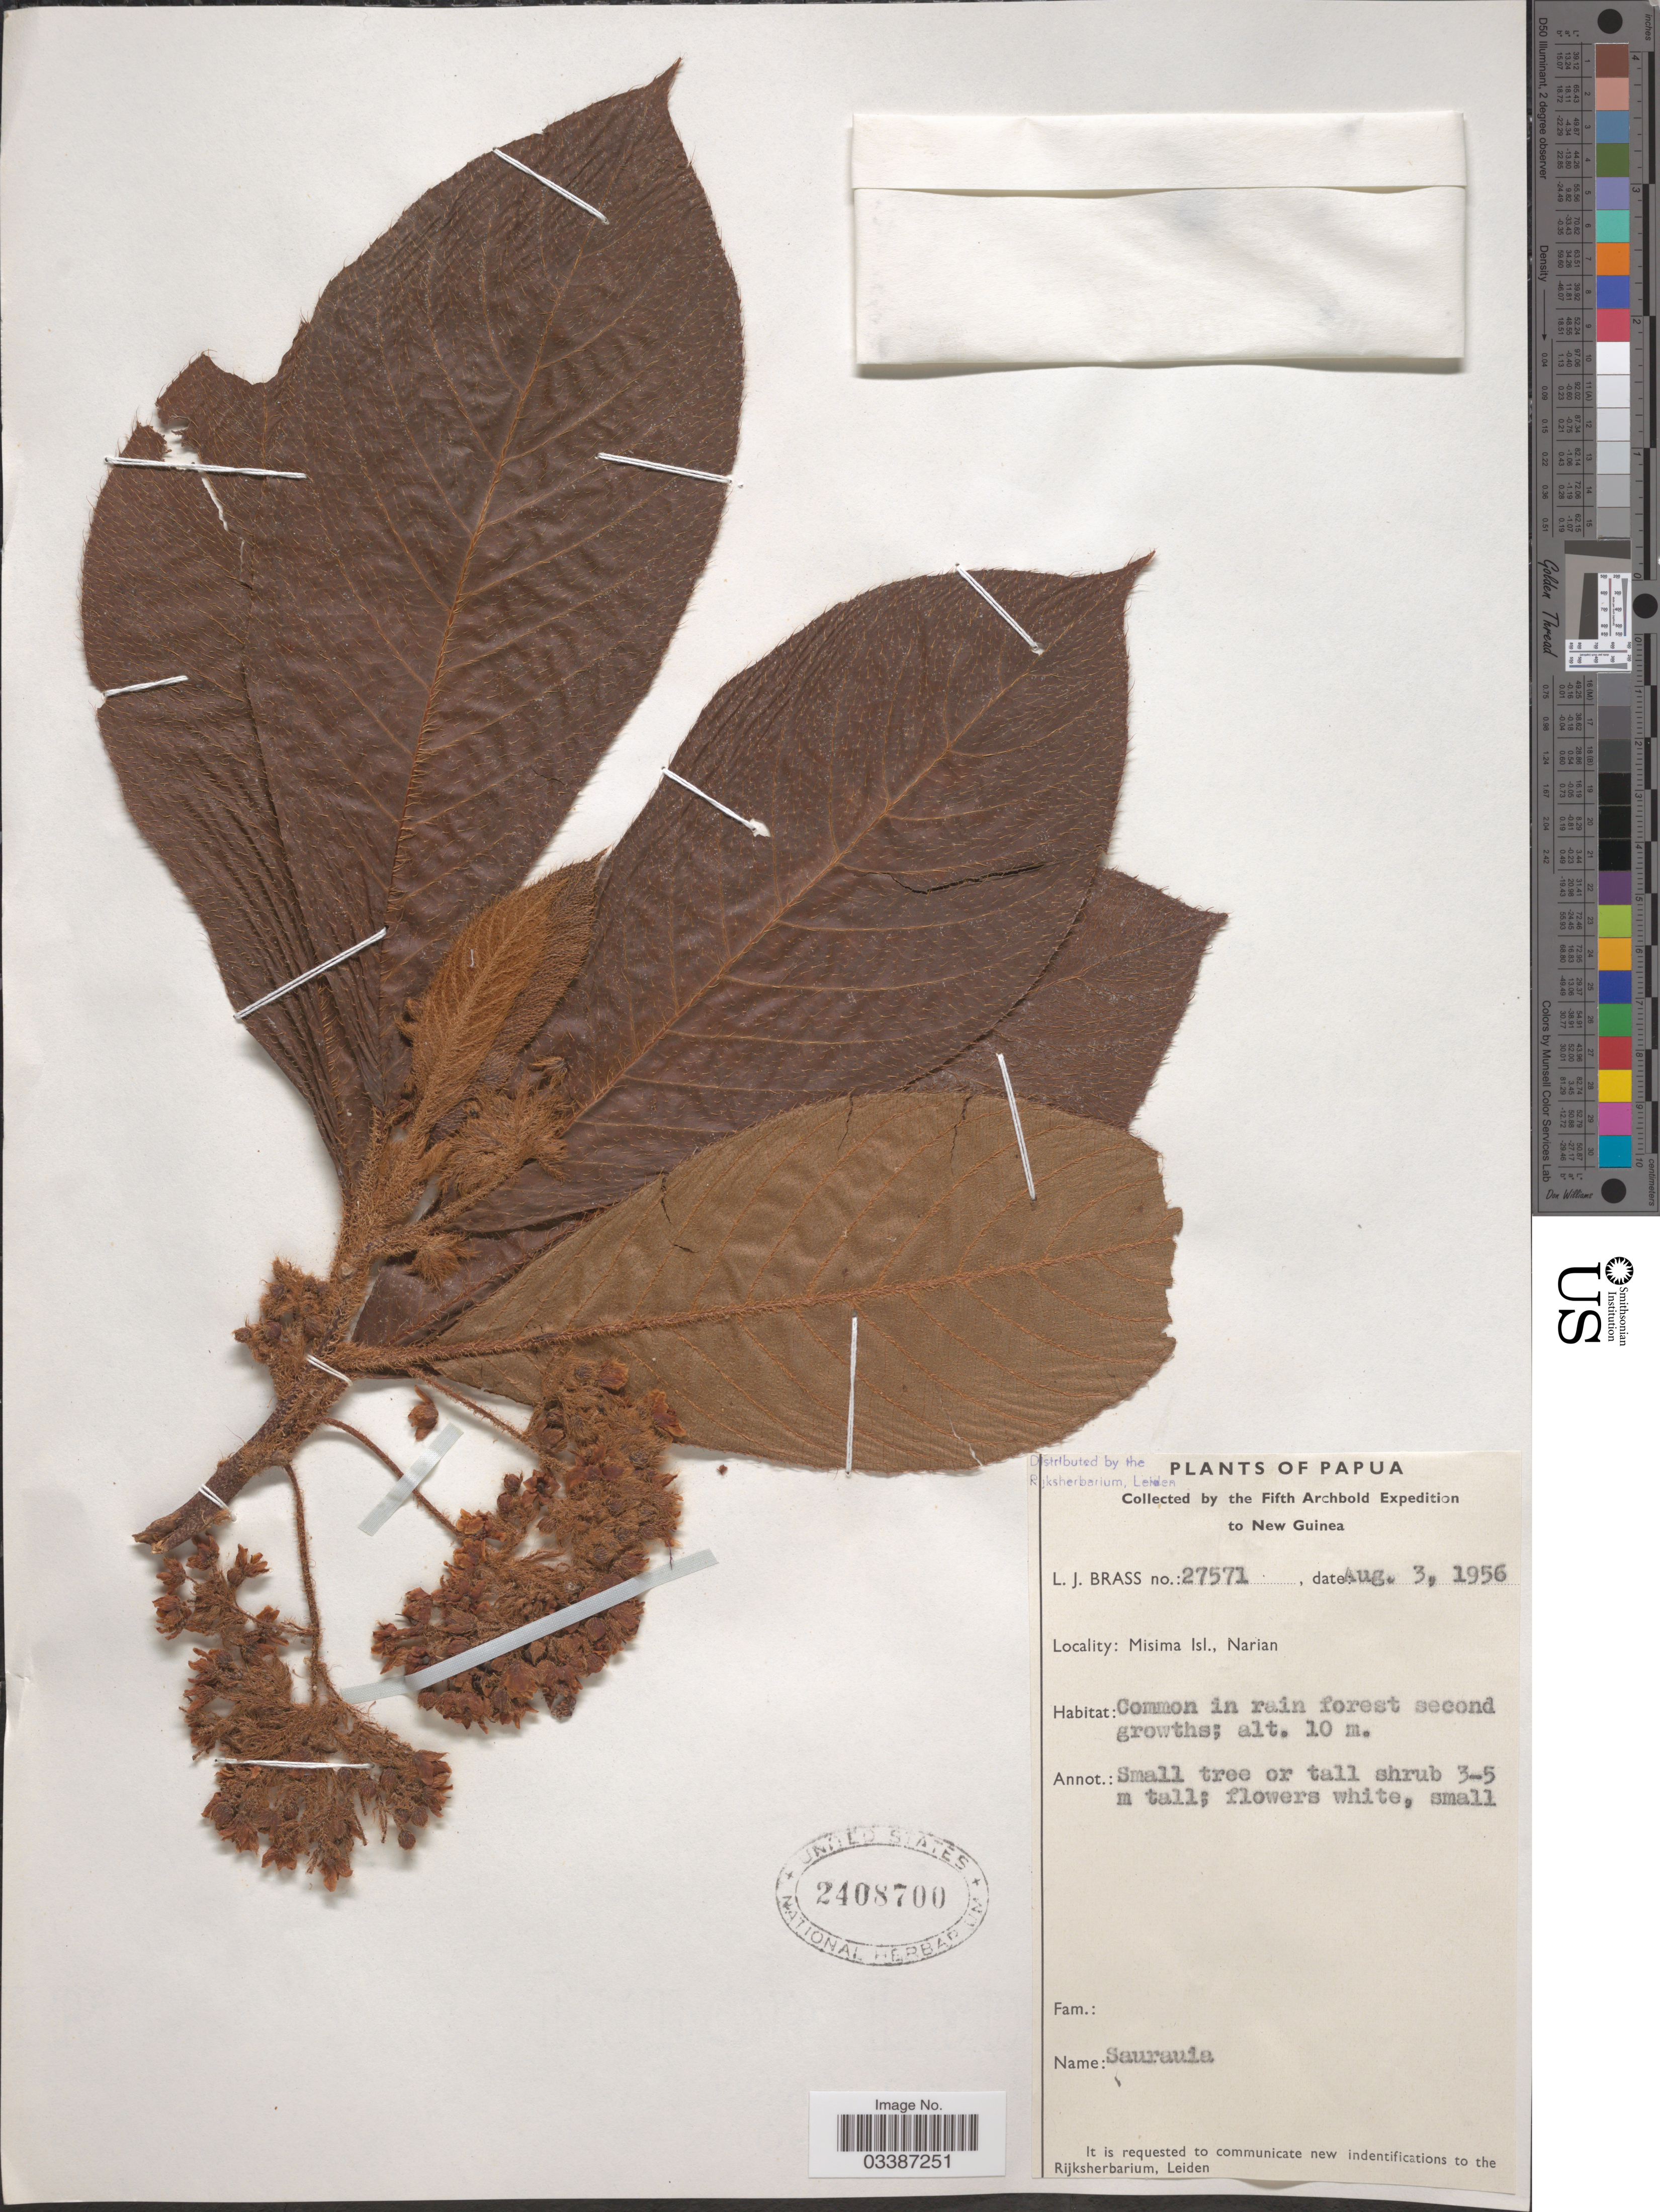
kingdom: Plantae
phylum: Tracheophyta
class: Magnoliopsida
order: Ericales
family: Actinidiaceae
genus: Saurauia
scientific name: Saurauia sp.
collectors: L. J. Brass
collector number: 27571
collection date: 1956-08-03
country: Papua New Guinea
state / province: Milne Bay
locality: Papua. New Guinea. Misima Isl., Narian.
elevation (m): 10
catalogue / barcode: US 2408700